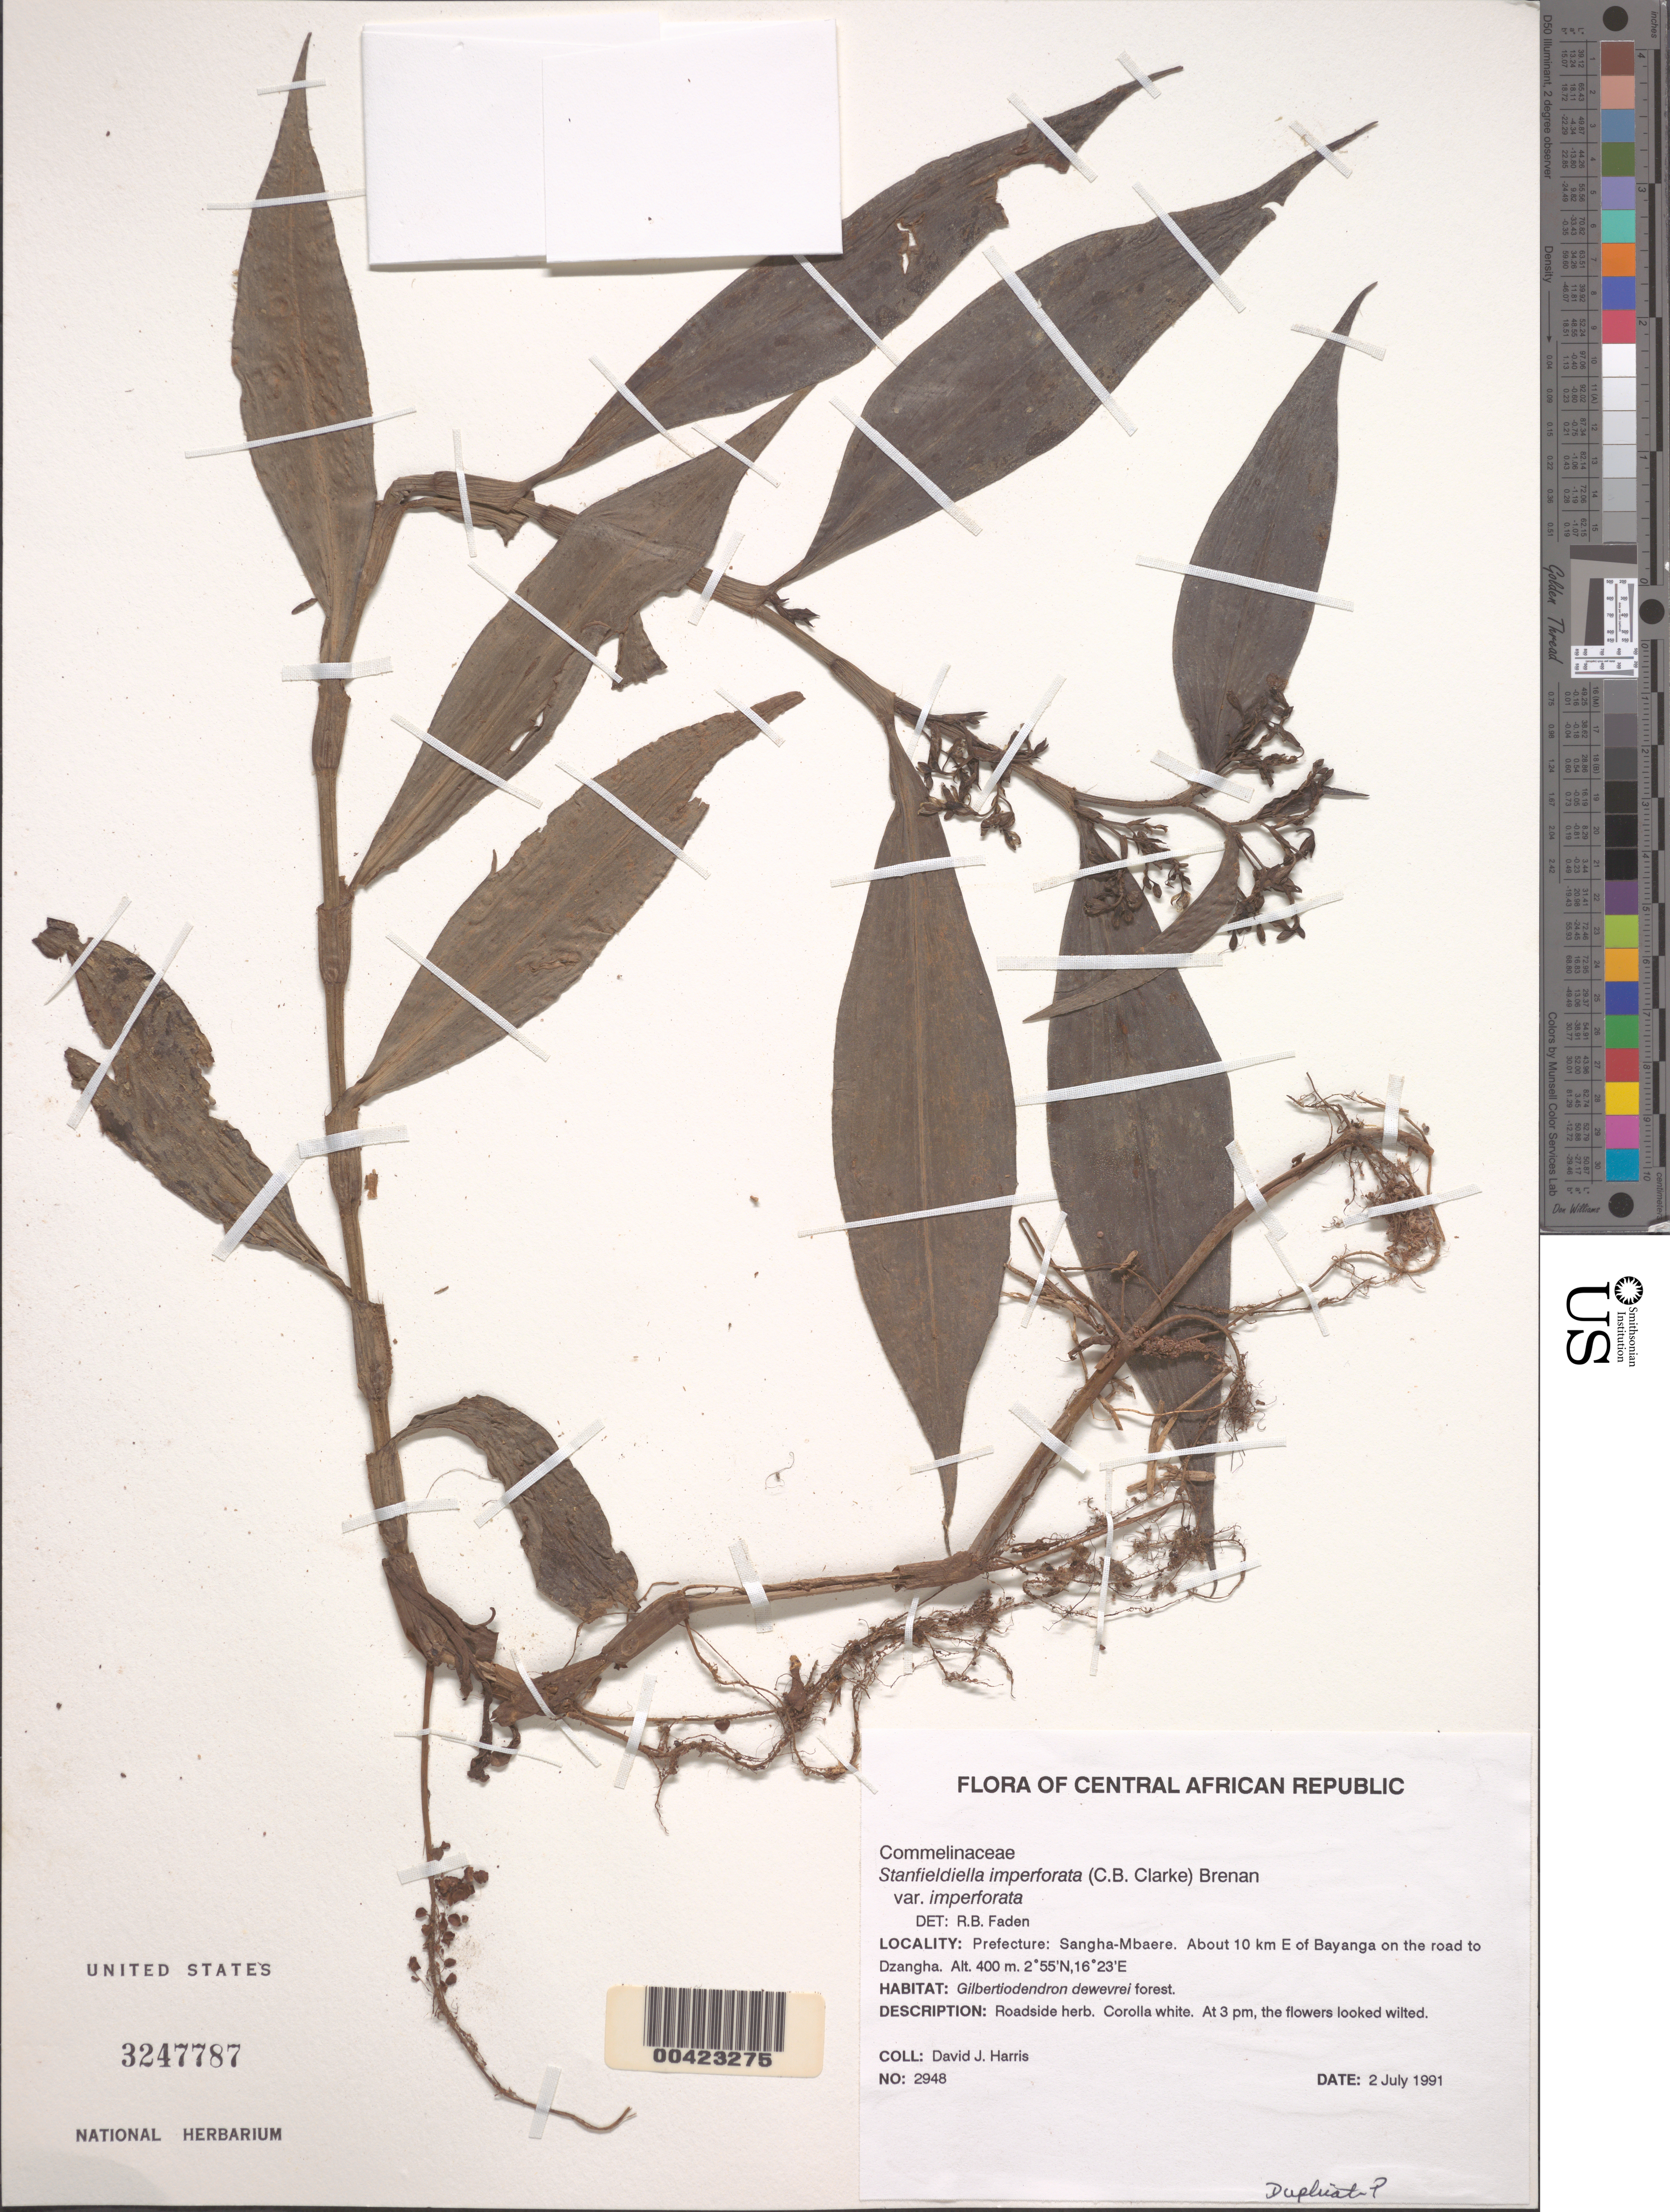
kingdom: Plantae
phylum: Tracheophyta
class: Liliopsida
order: Commelinales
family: Commelinaceae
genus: Stanfieldiella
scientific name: Stanfieldiella imperforata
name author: (C.B. Clarke) Brenan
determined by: Faden, Robert B., (US), Smithsonian Institution - National Museum of Natural History (UNITED STATES)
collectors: D. J. Harris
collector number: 2948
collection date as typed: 02 Jul 1991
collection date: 1991-07-02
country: Central African Republic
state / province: Sangha-Mbaere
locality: Sangha-mbaere, E of Bayanga on road to Dzangha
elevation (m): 400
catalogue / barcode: US 3247787